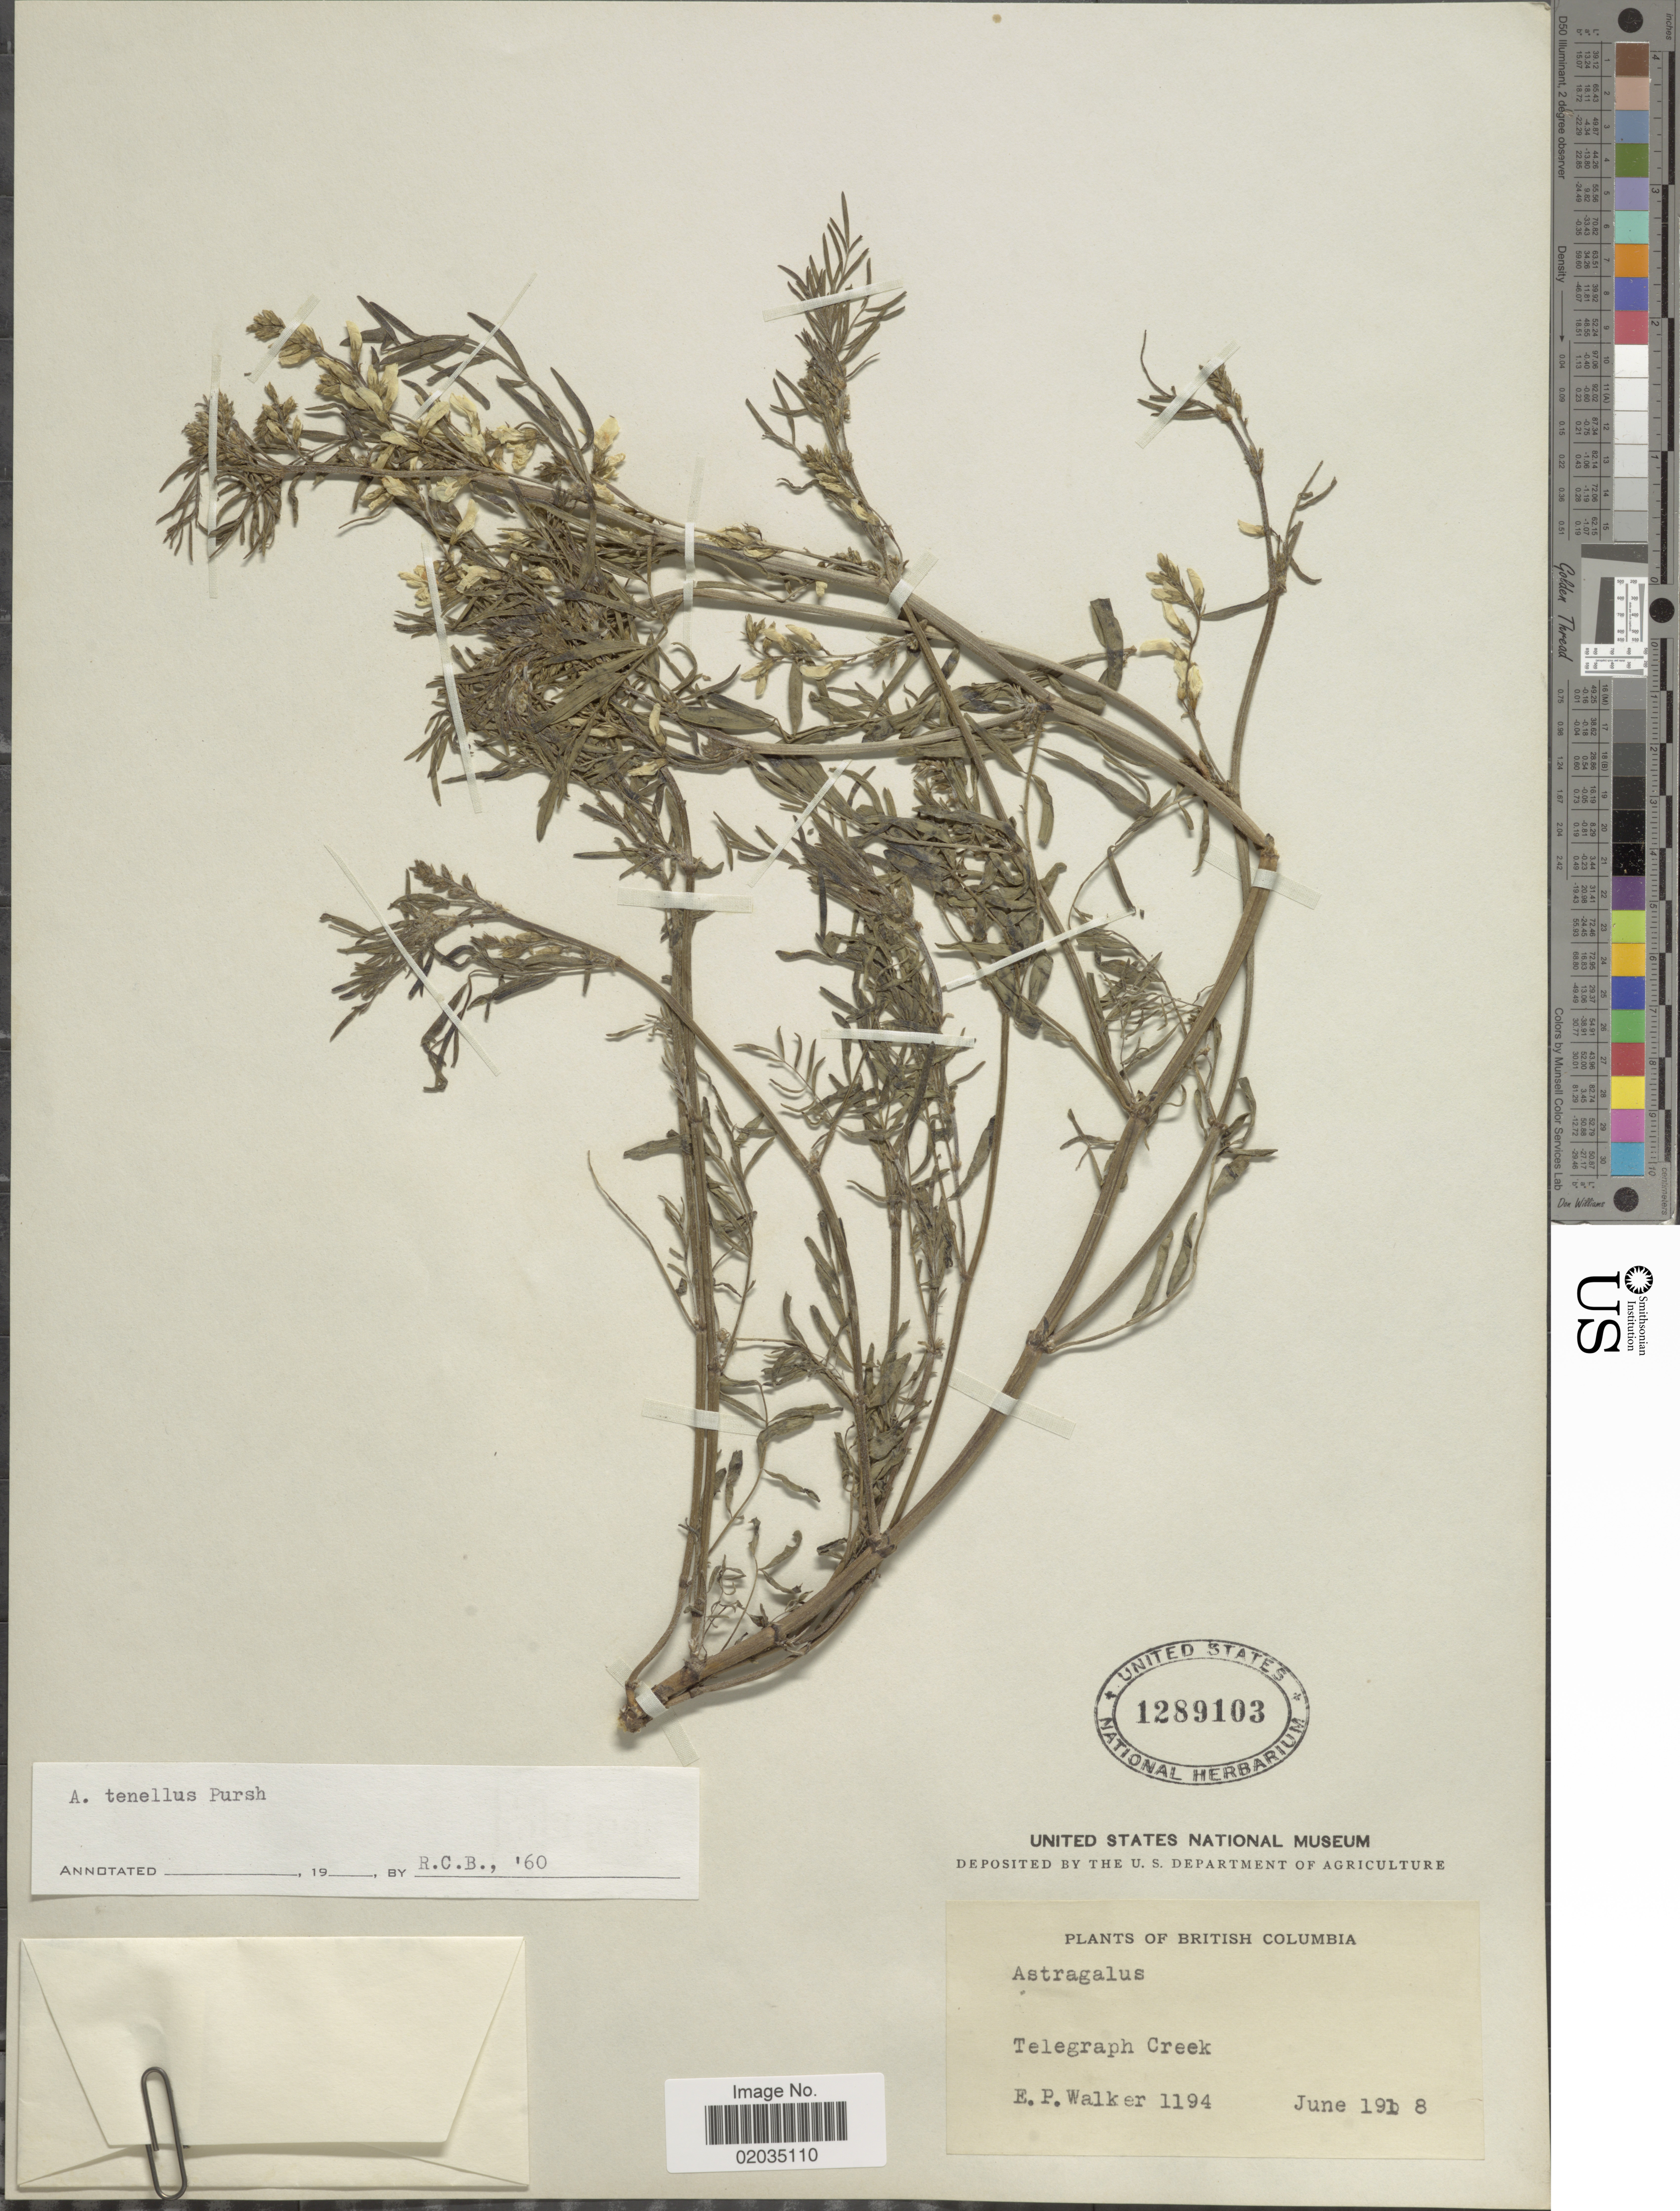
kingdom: Plantae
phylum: Tracheophyta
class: Magnoliopsida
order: Fabales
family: Fabaceae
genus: Astragalus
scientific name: Astragalus tenellus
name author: Pursh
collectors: E. P. Walker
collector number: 1194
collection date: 1918-06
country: Canada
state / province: British Columbia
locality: Telegraph Creek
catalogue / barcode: US 1289103